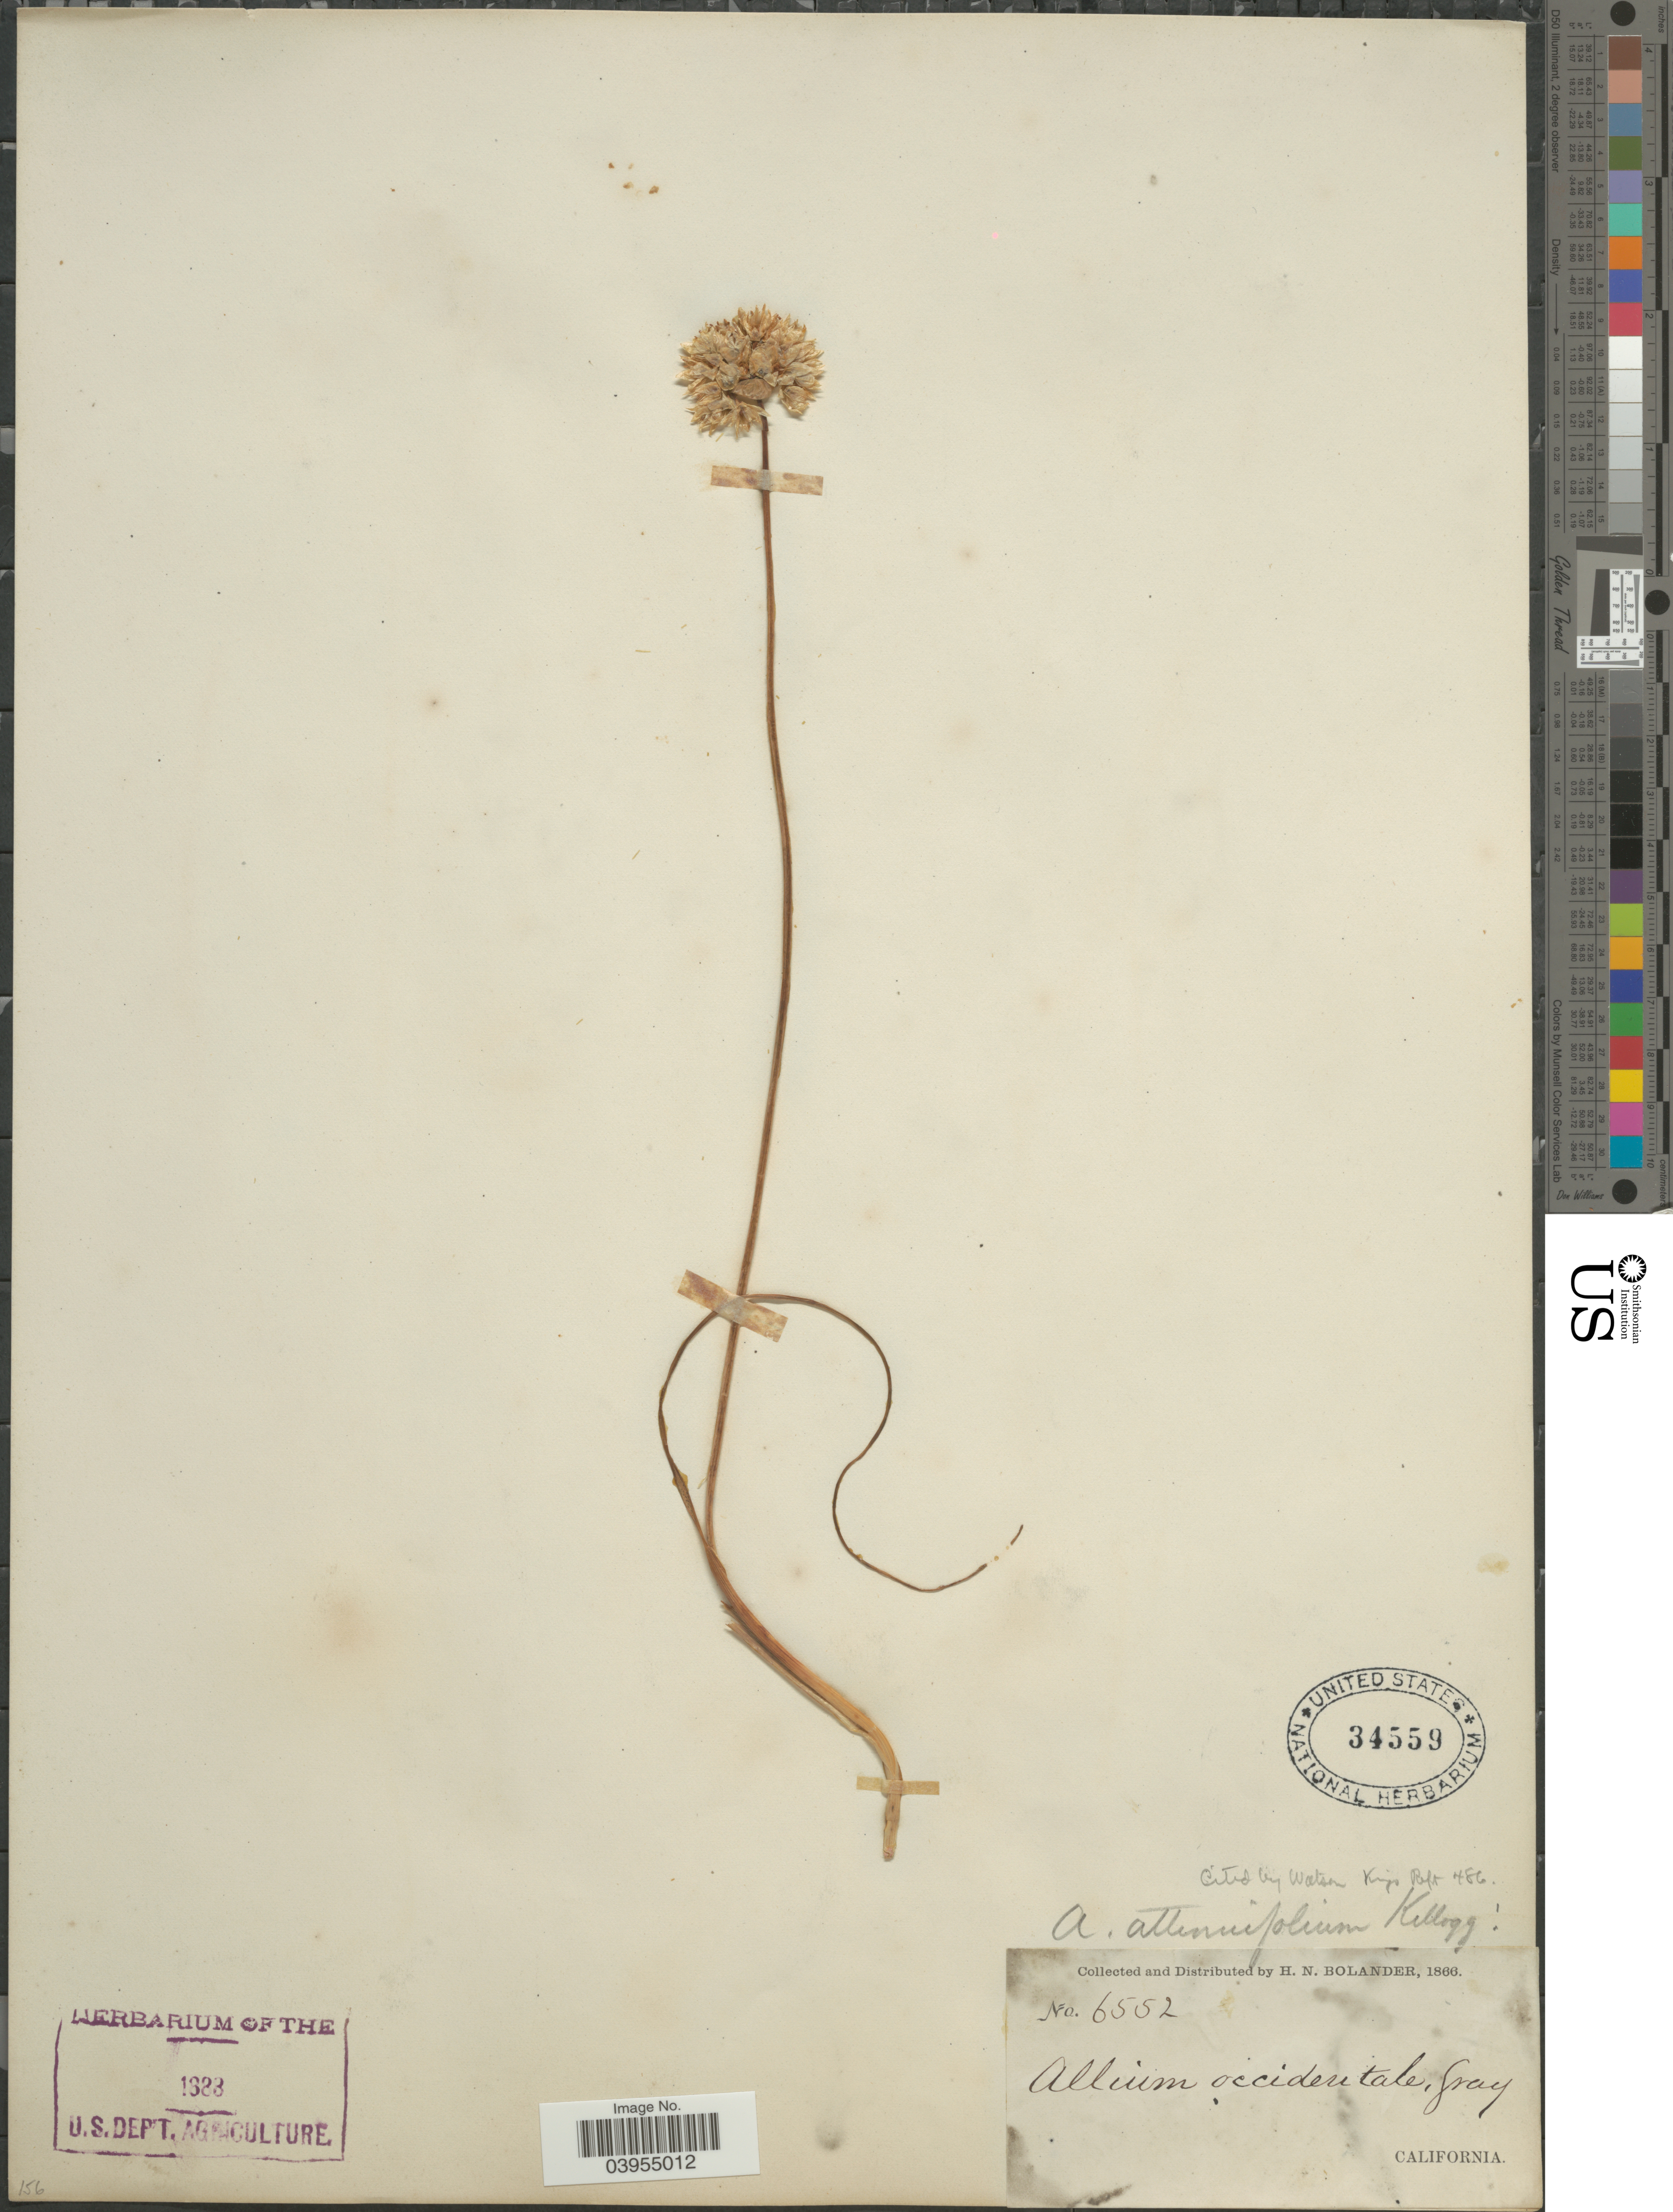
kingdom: Plantae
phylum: Tracheophyta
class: Liliopsida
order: Asparagales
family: Amaryllidaceae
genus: Allium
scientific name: Allium attenuifolium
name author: Kellogg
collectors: H. Bolander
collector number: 6552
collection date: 1866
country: United States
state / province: California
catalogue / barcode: US 34559